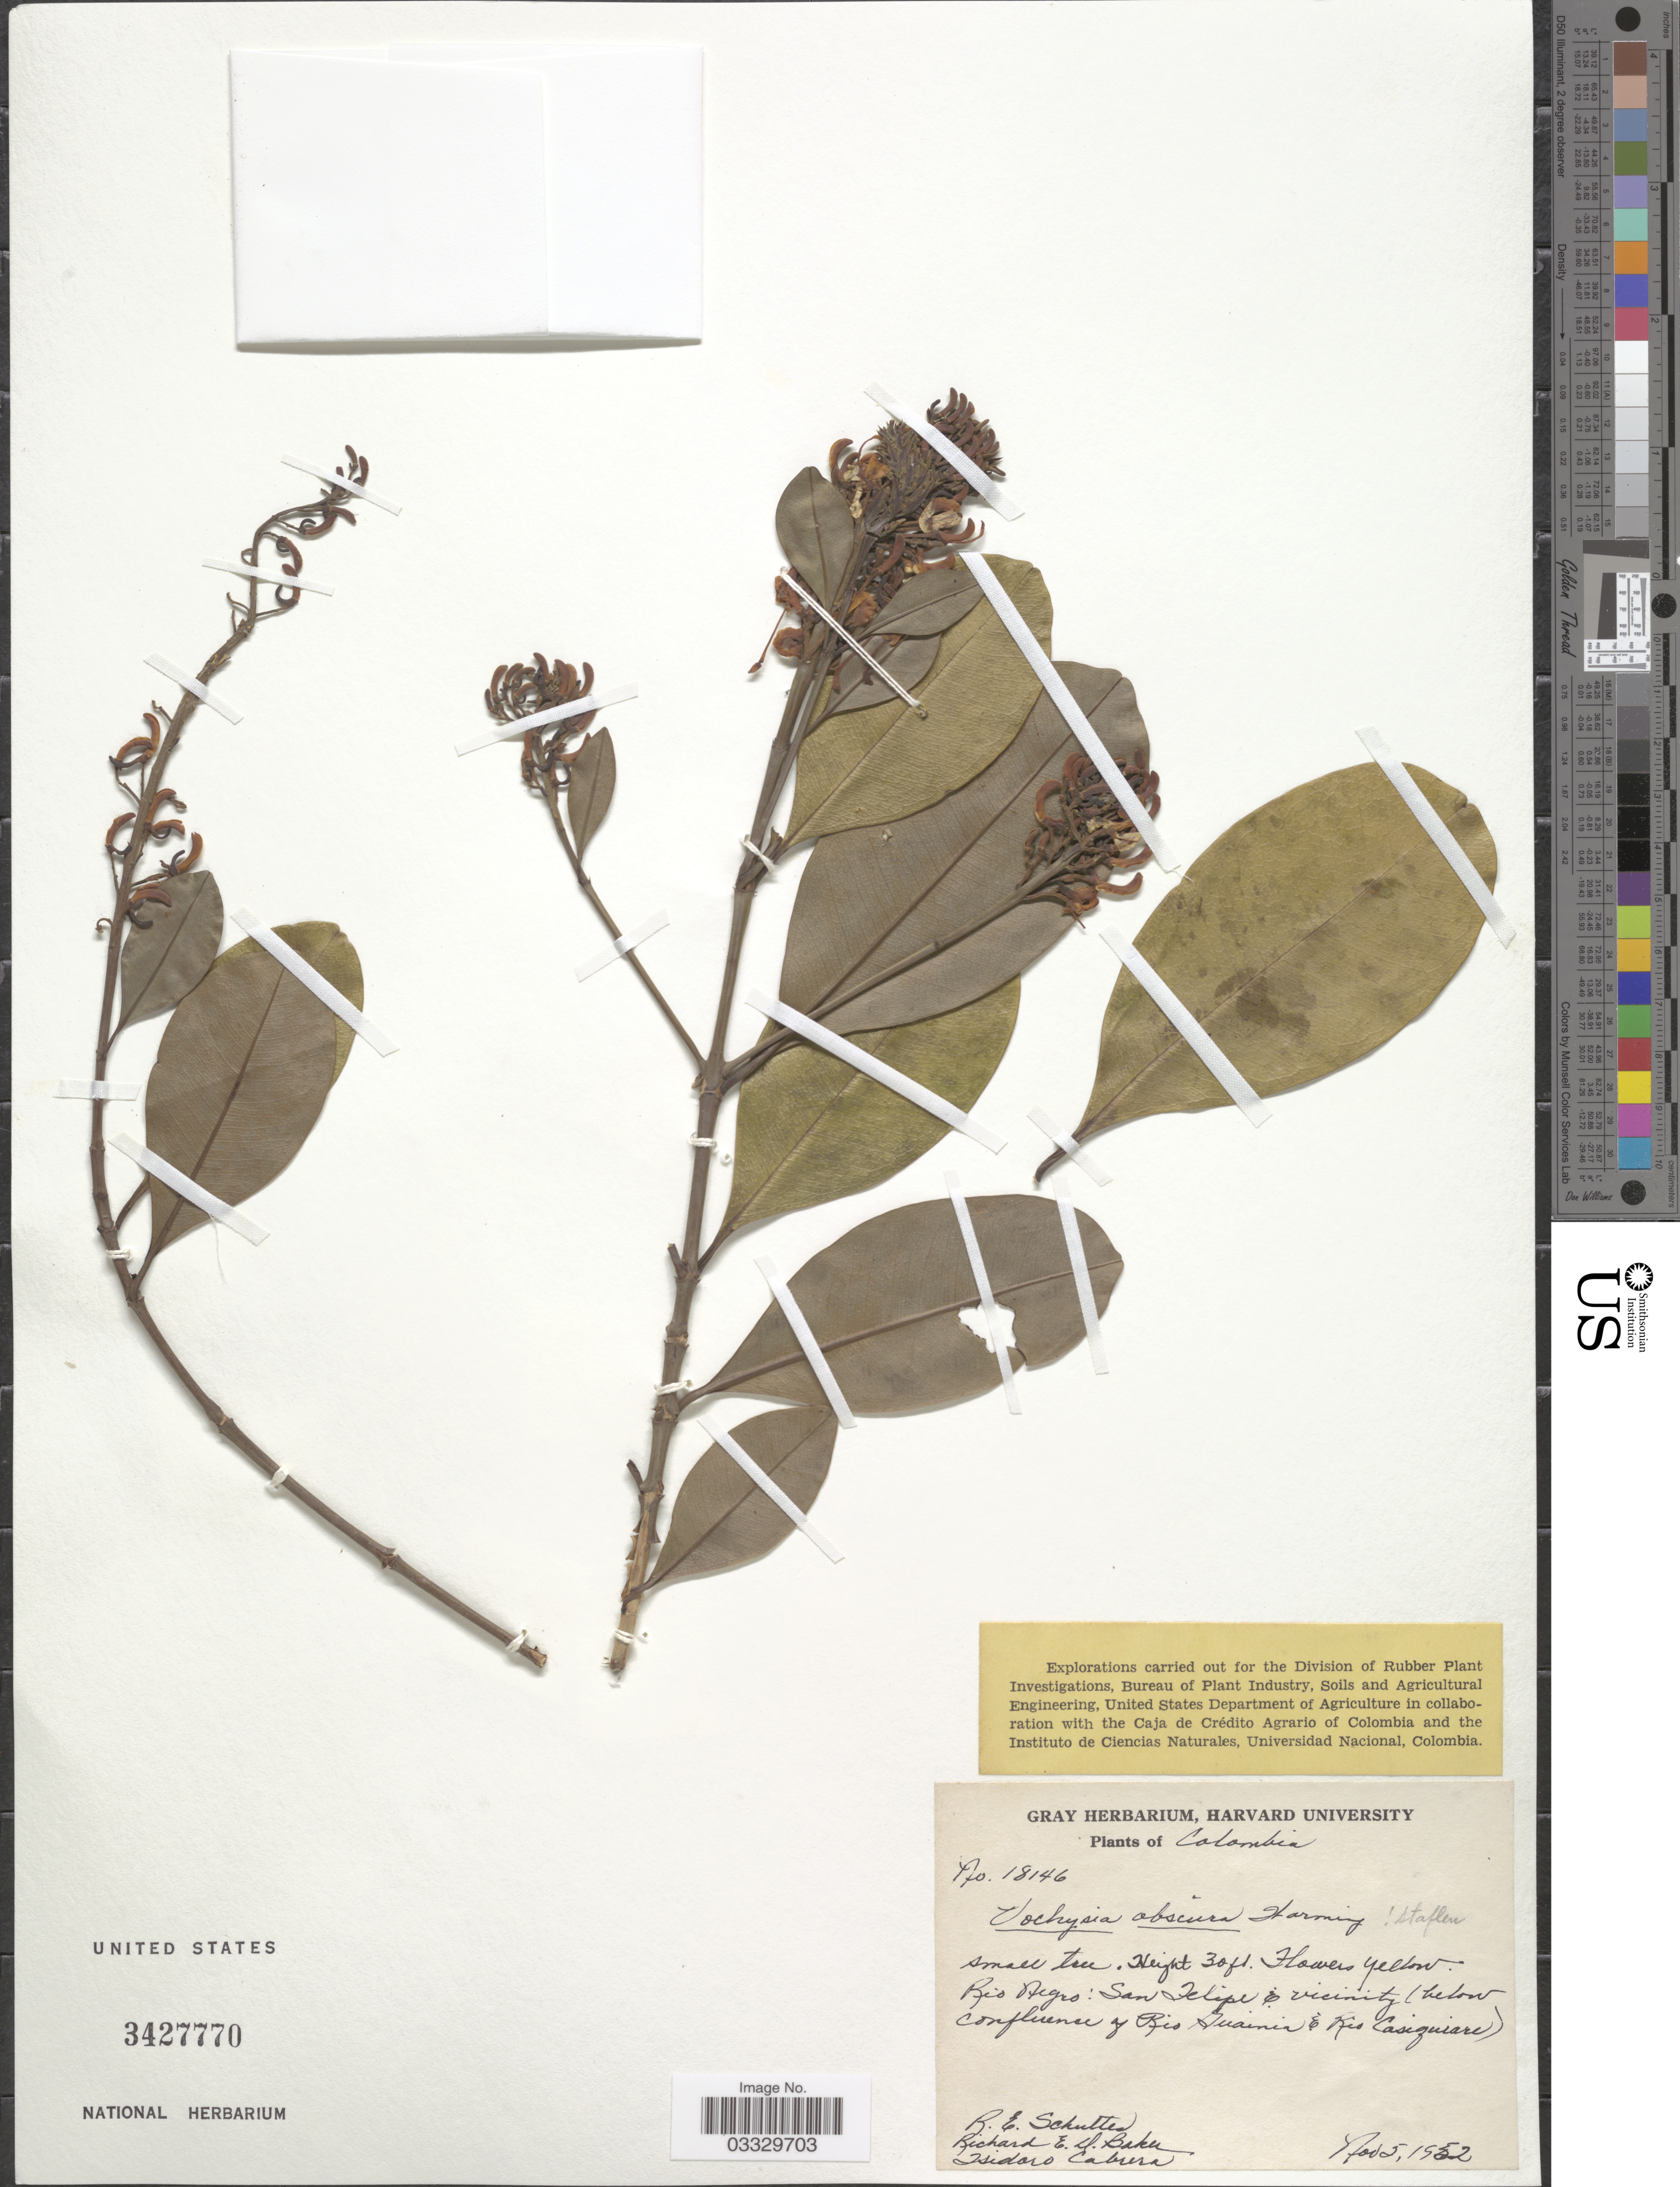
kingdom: Plantae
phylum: Tracheophyta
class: Magnoliopsida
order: Myrtales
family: Vochysiaceae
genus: Vochysia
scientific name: Vochysia obscura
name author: Warm.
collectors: R. E. Schultes, R. E. D. Baker & I. Cabrera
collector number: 18146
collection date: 1952-11-05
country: Colombia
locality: Río Negro: San Felipe and vicinity (below confluence of Río Guainía and Río Casiquiare).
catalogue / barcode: US 3427770